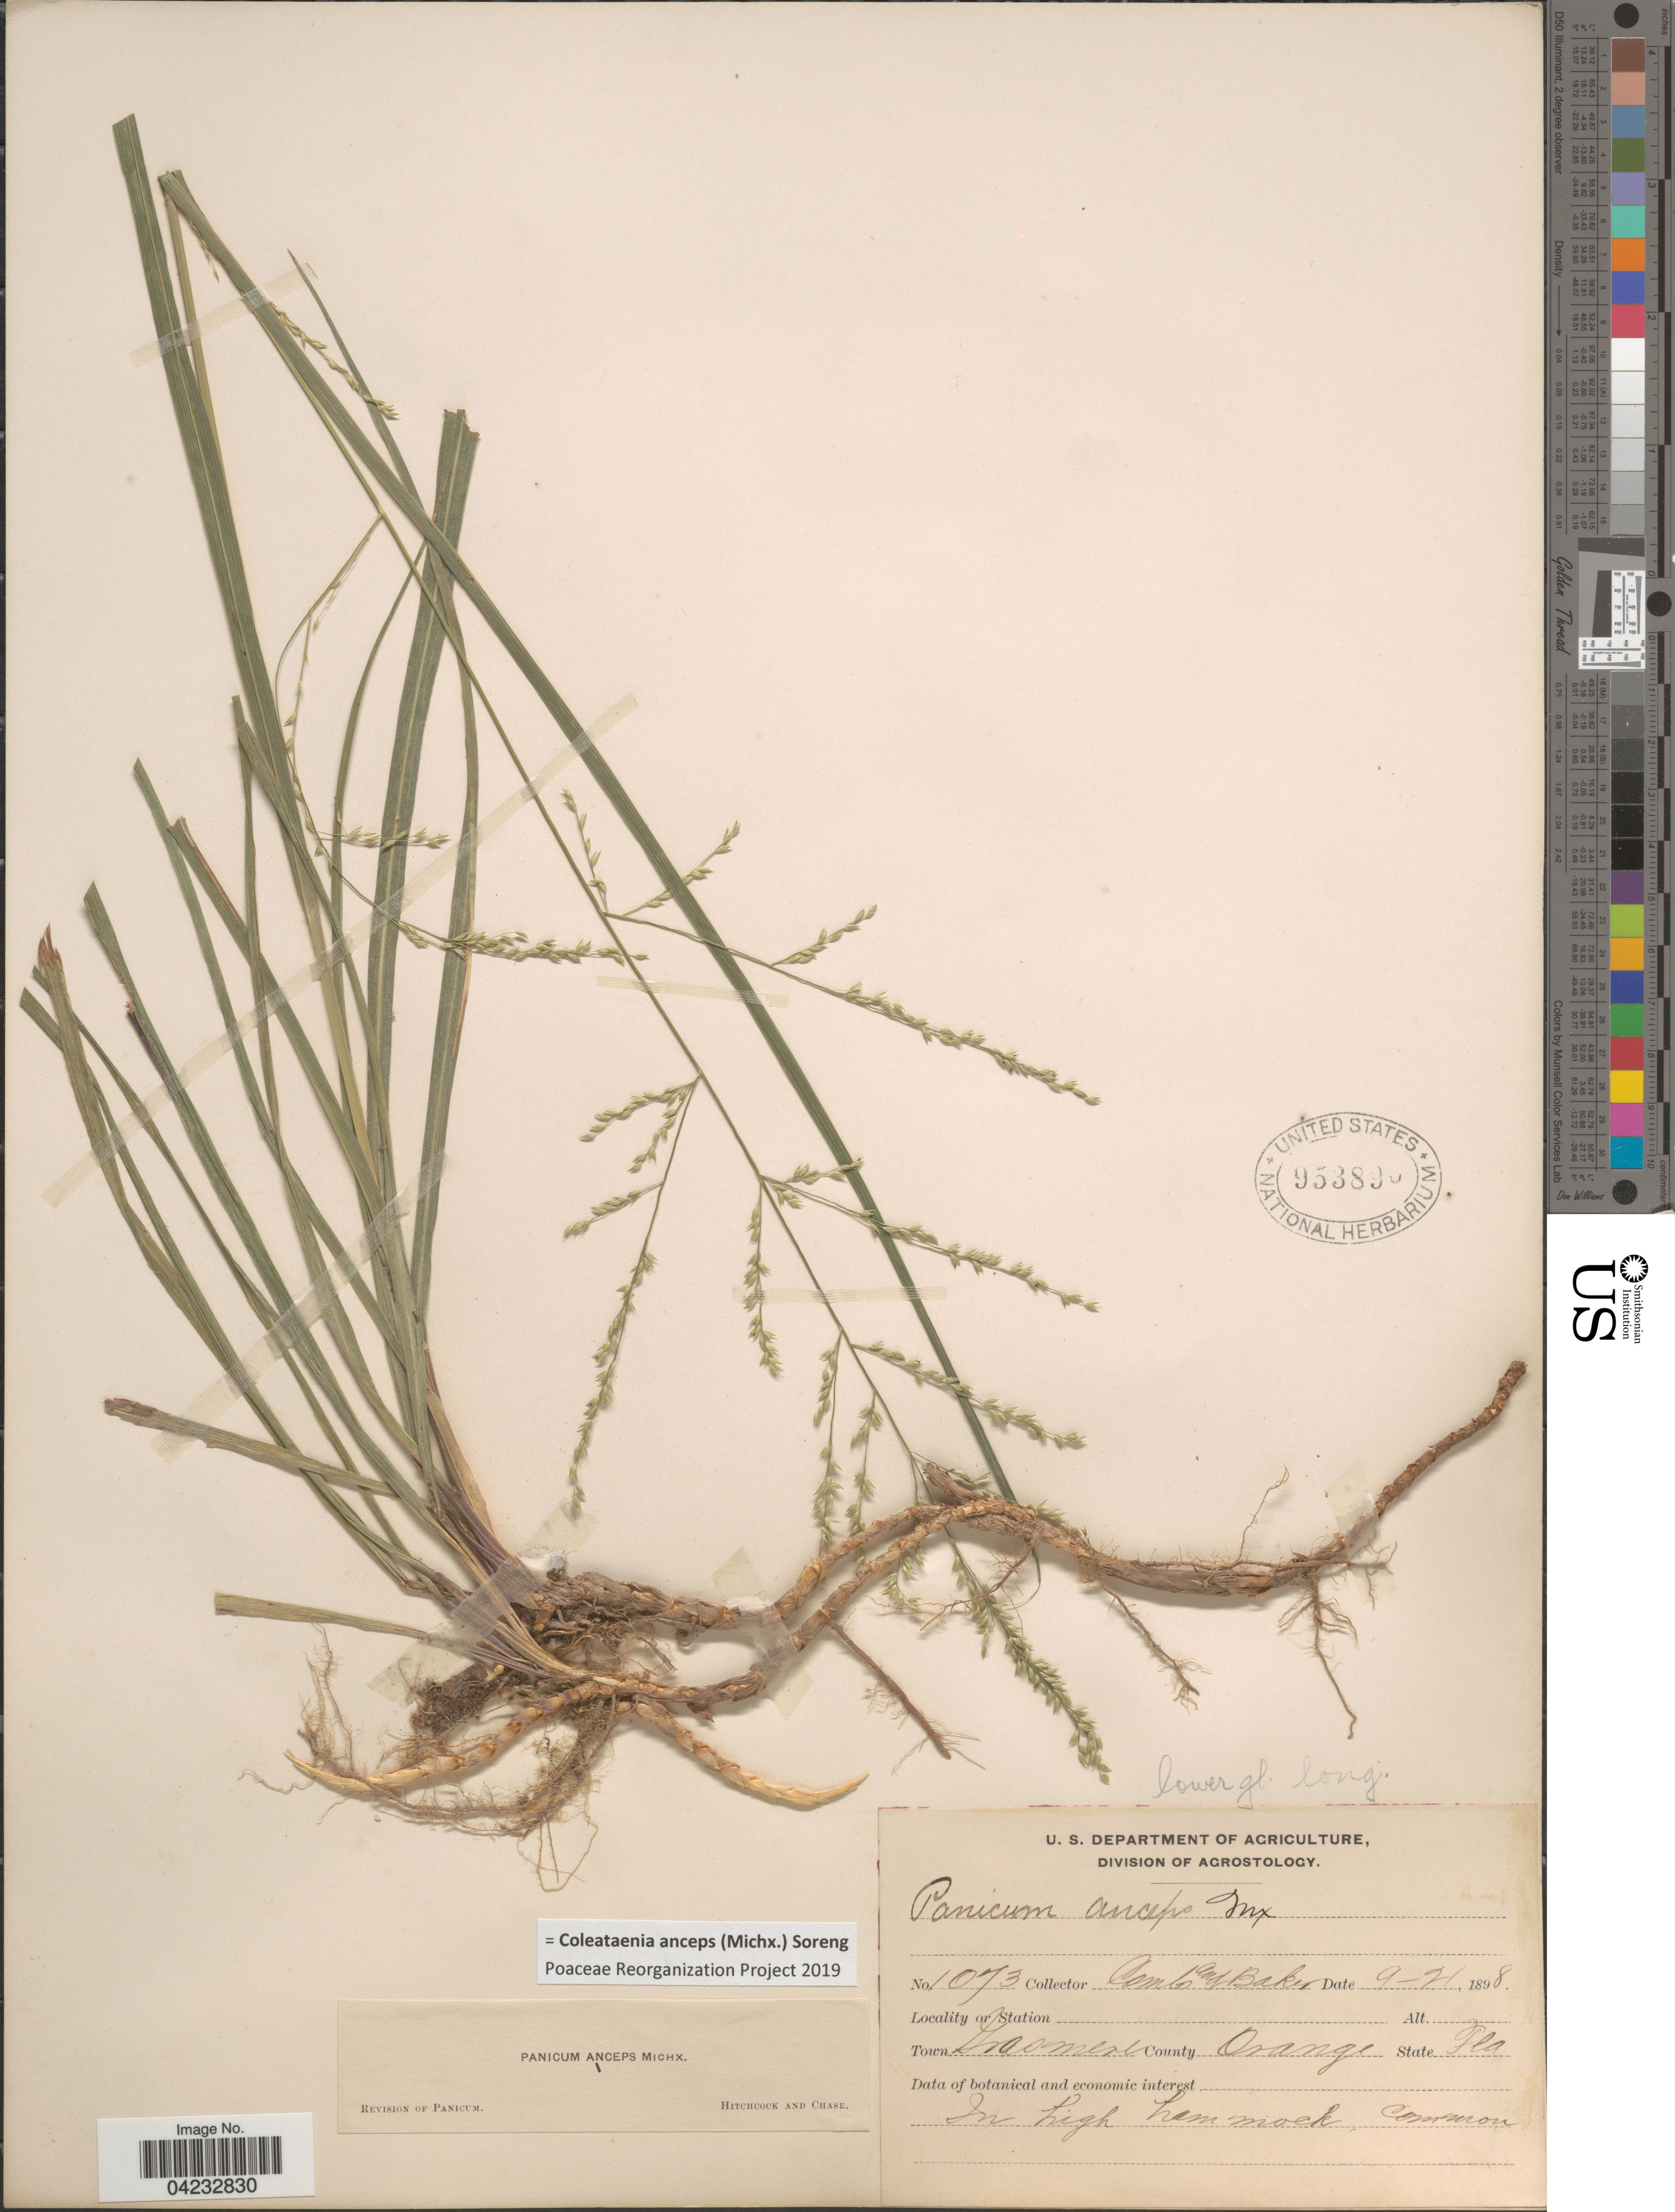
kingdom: Plantae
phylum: Tracheophyta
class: Liliopsida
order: Poales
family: Poaceae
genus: Coleataenia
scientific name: Coleataenia anceps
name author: (Michx.) Soreng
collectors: -. Combs & -- Baker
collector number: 1073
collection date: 1898-09-21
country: United States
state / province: Florida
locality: Town Grasmere. County Orange.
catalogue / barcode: US 953890